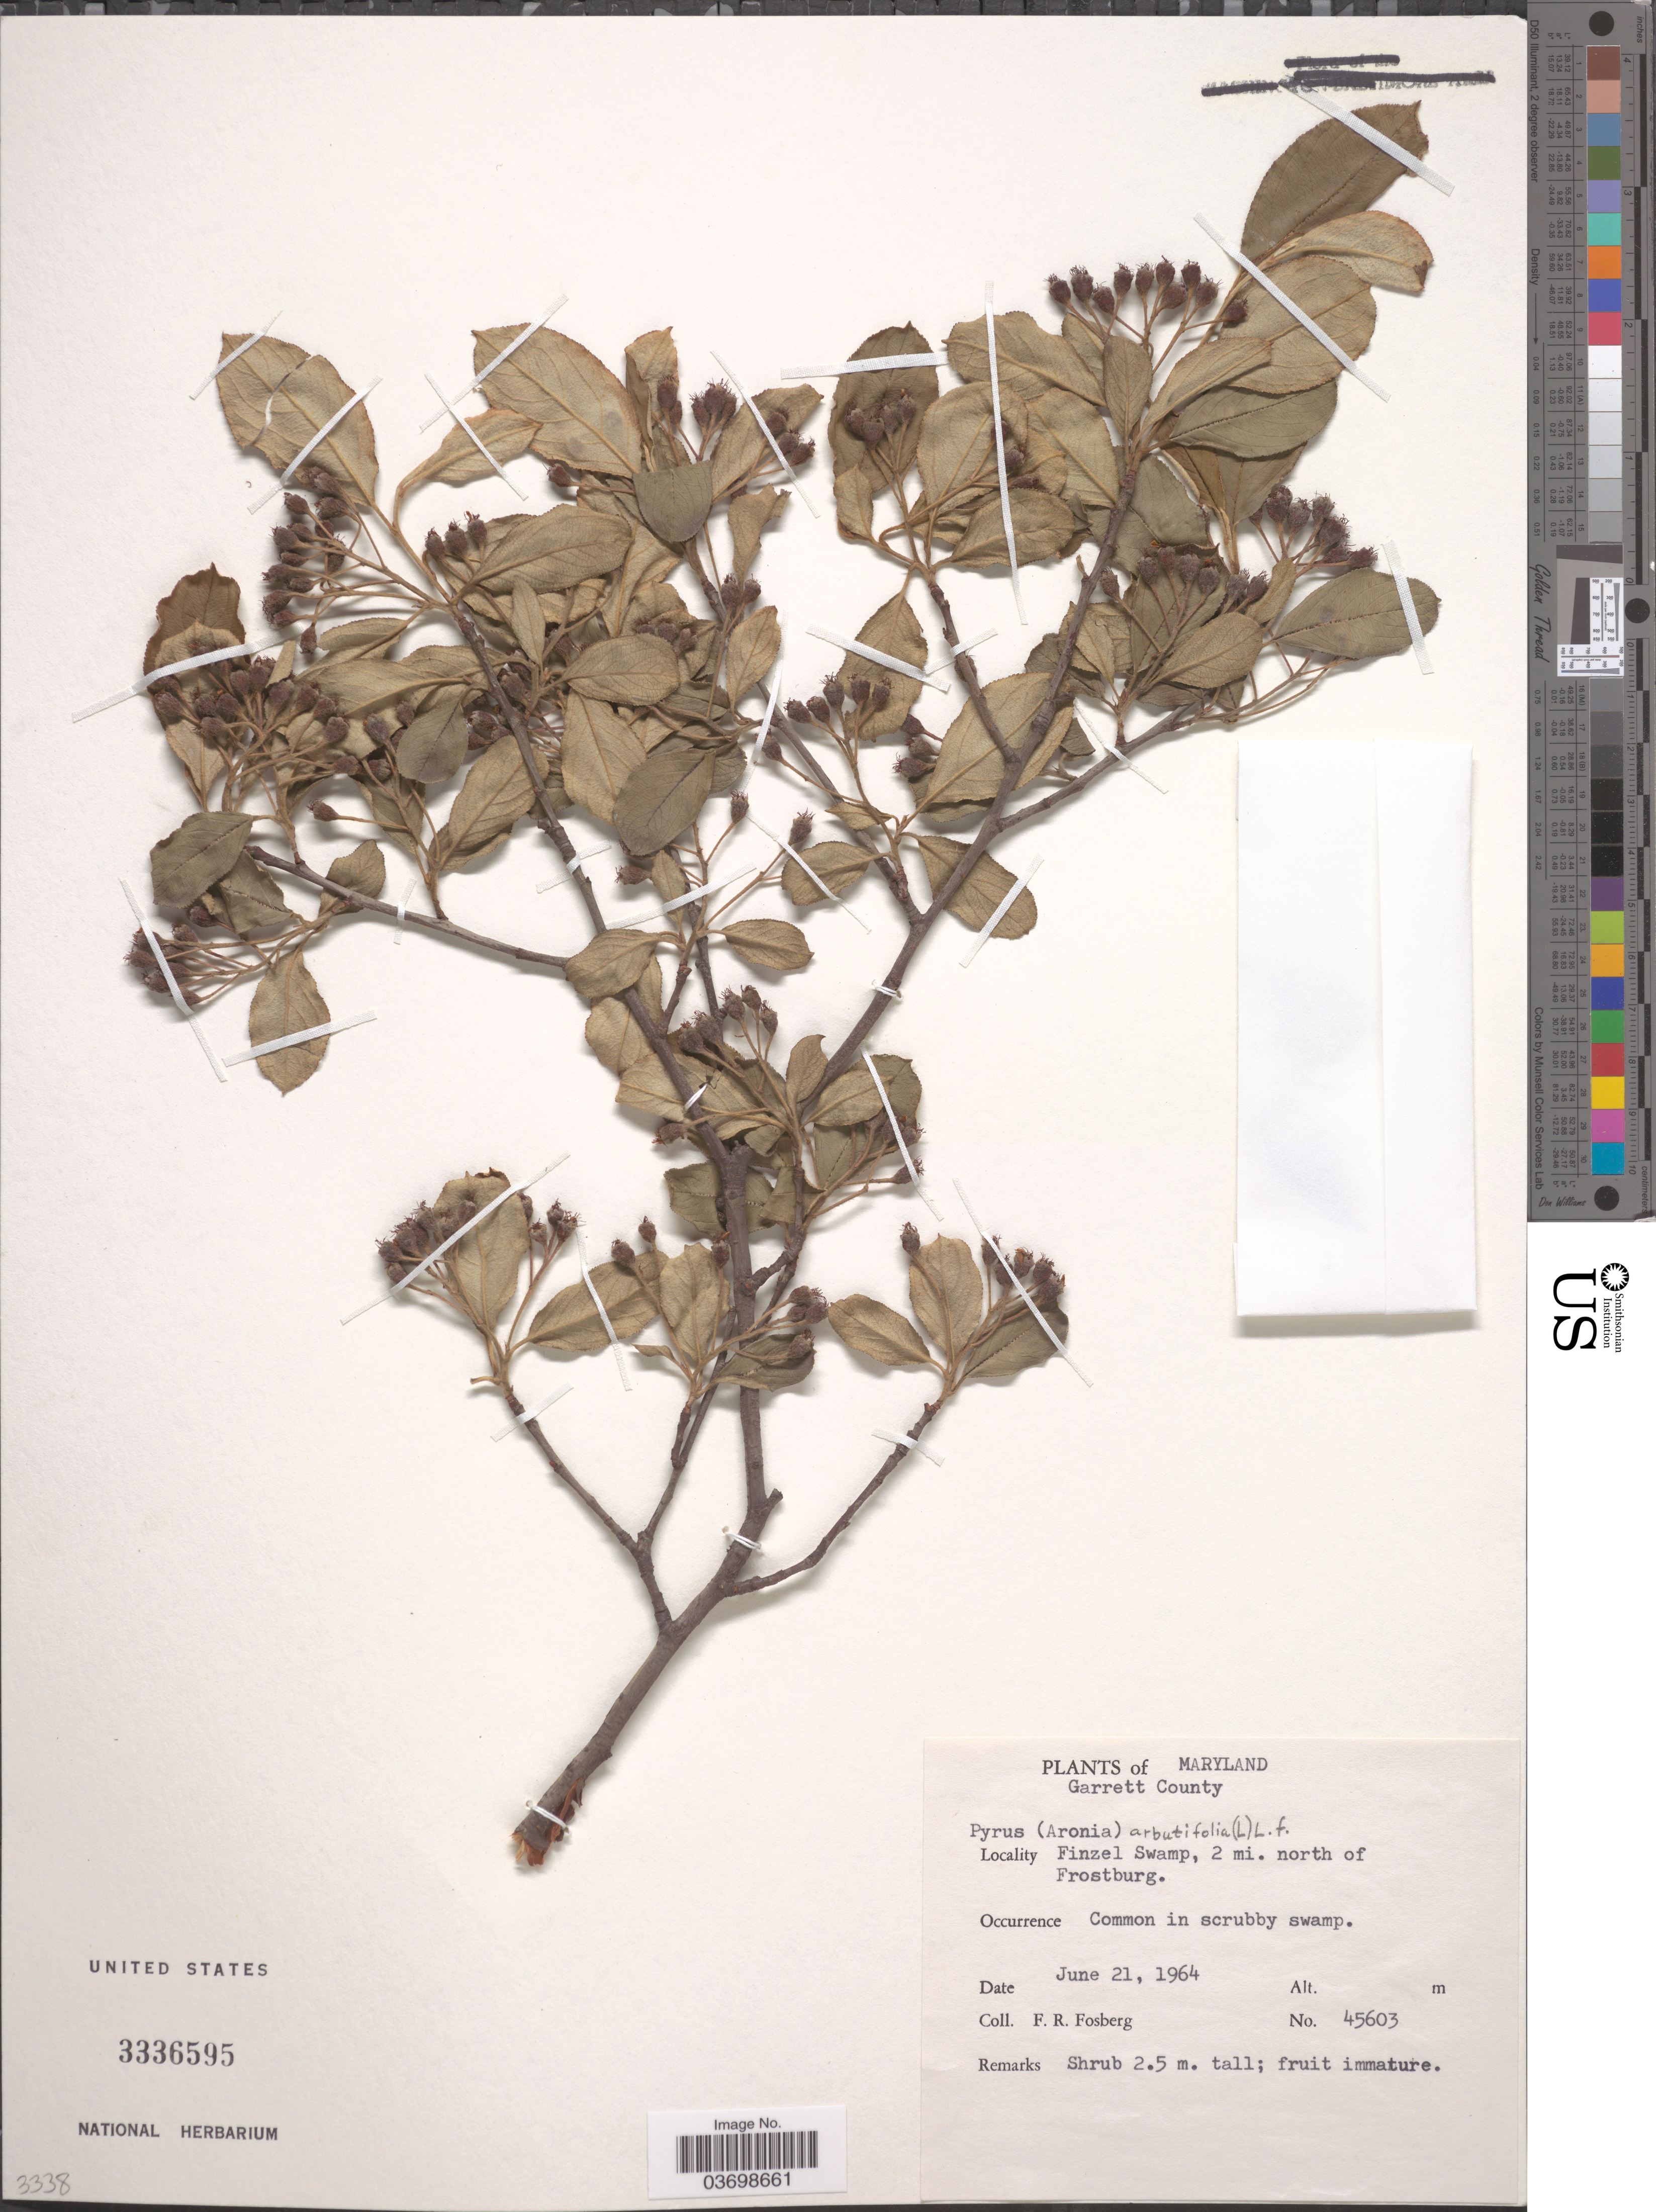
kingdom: Plantae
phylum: Tracheophyta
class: Magnoliopsida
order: Rosales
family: Rosaceae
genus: Aronia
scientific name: Aronia arbutifolia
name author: (L.) Pers.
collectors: F. R. Fosberg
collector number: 45603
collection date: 1964-06-21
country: United States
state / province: Maryland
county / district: Garrett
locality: Garrett County. Finzel Swamp, 2 mi. north of Frostburg.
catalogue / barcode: US 3336595